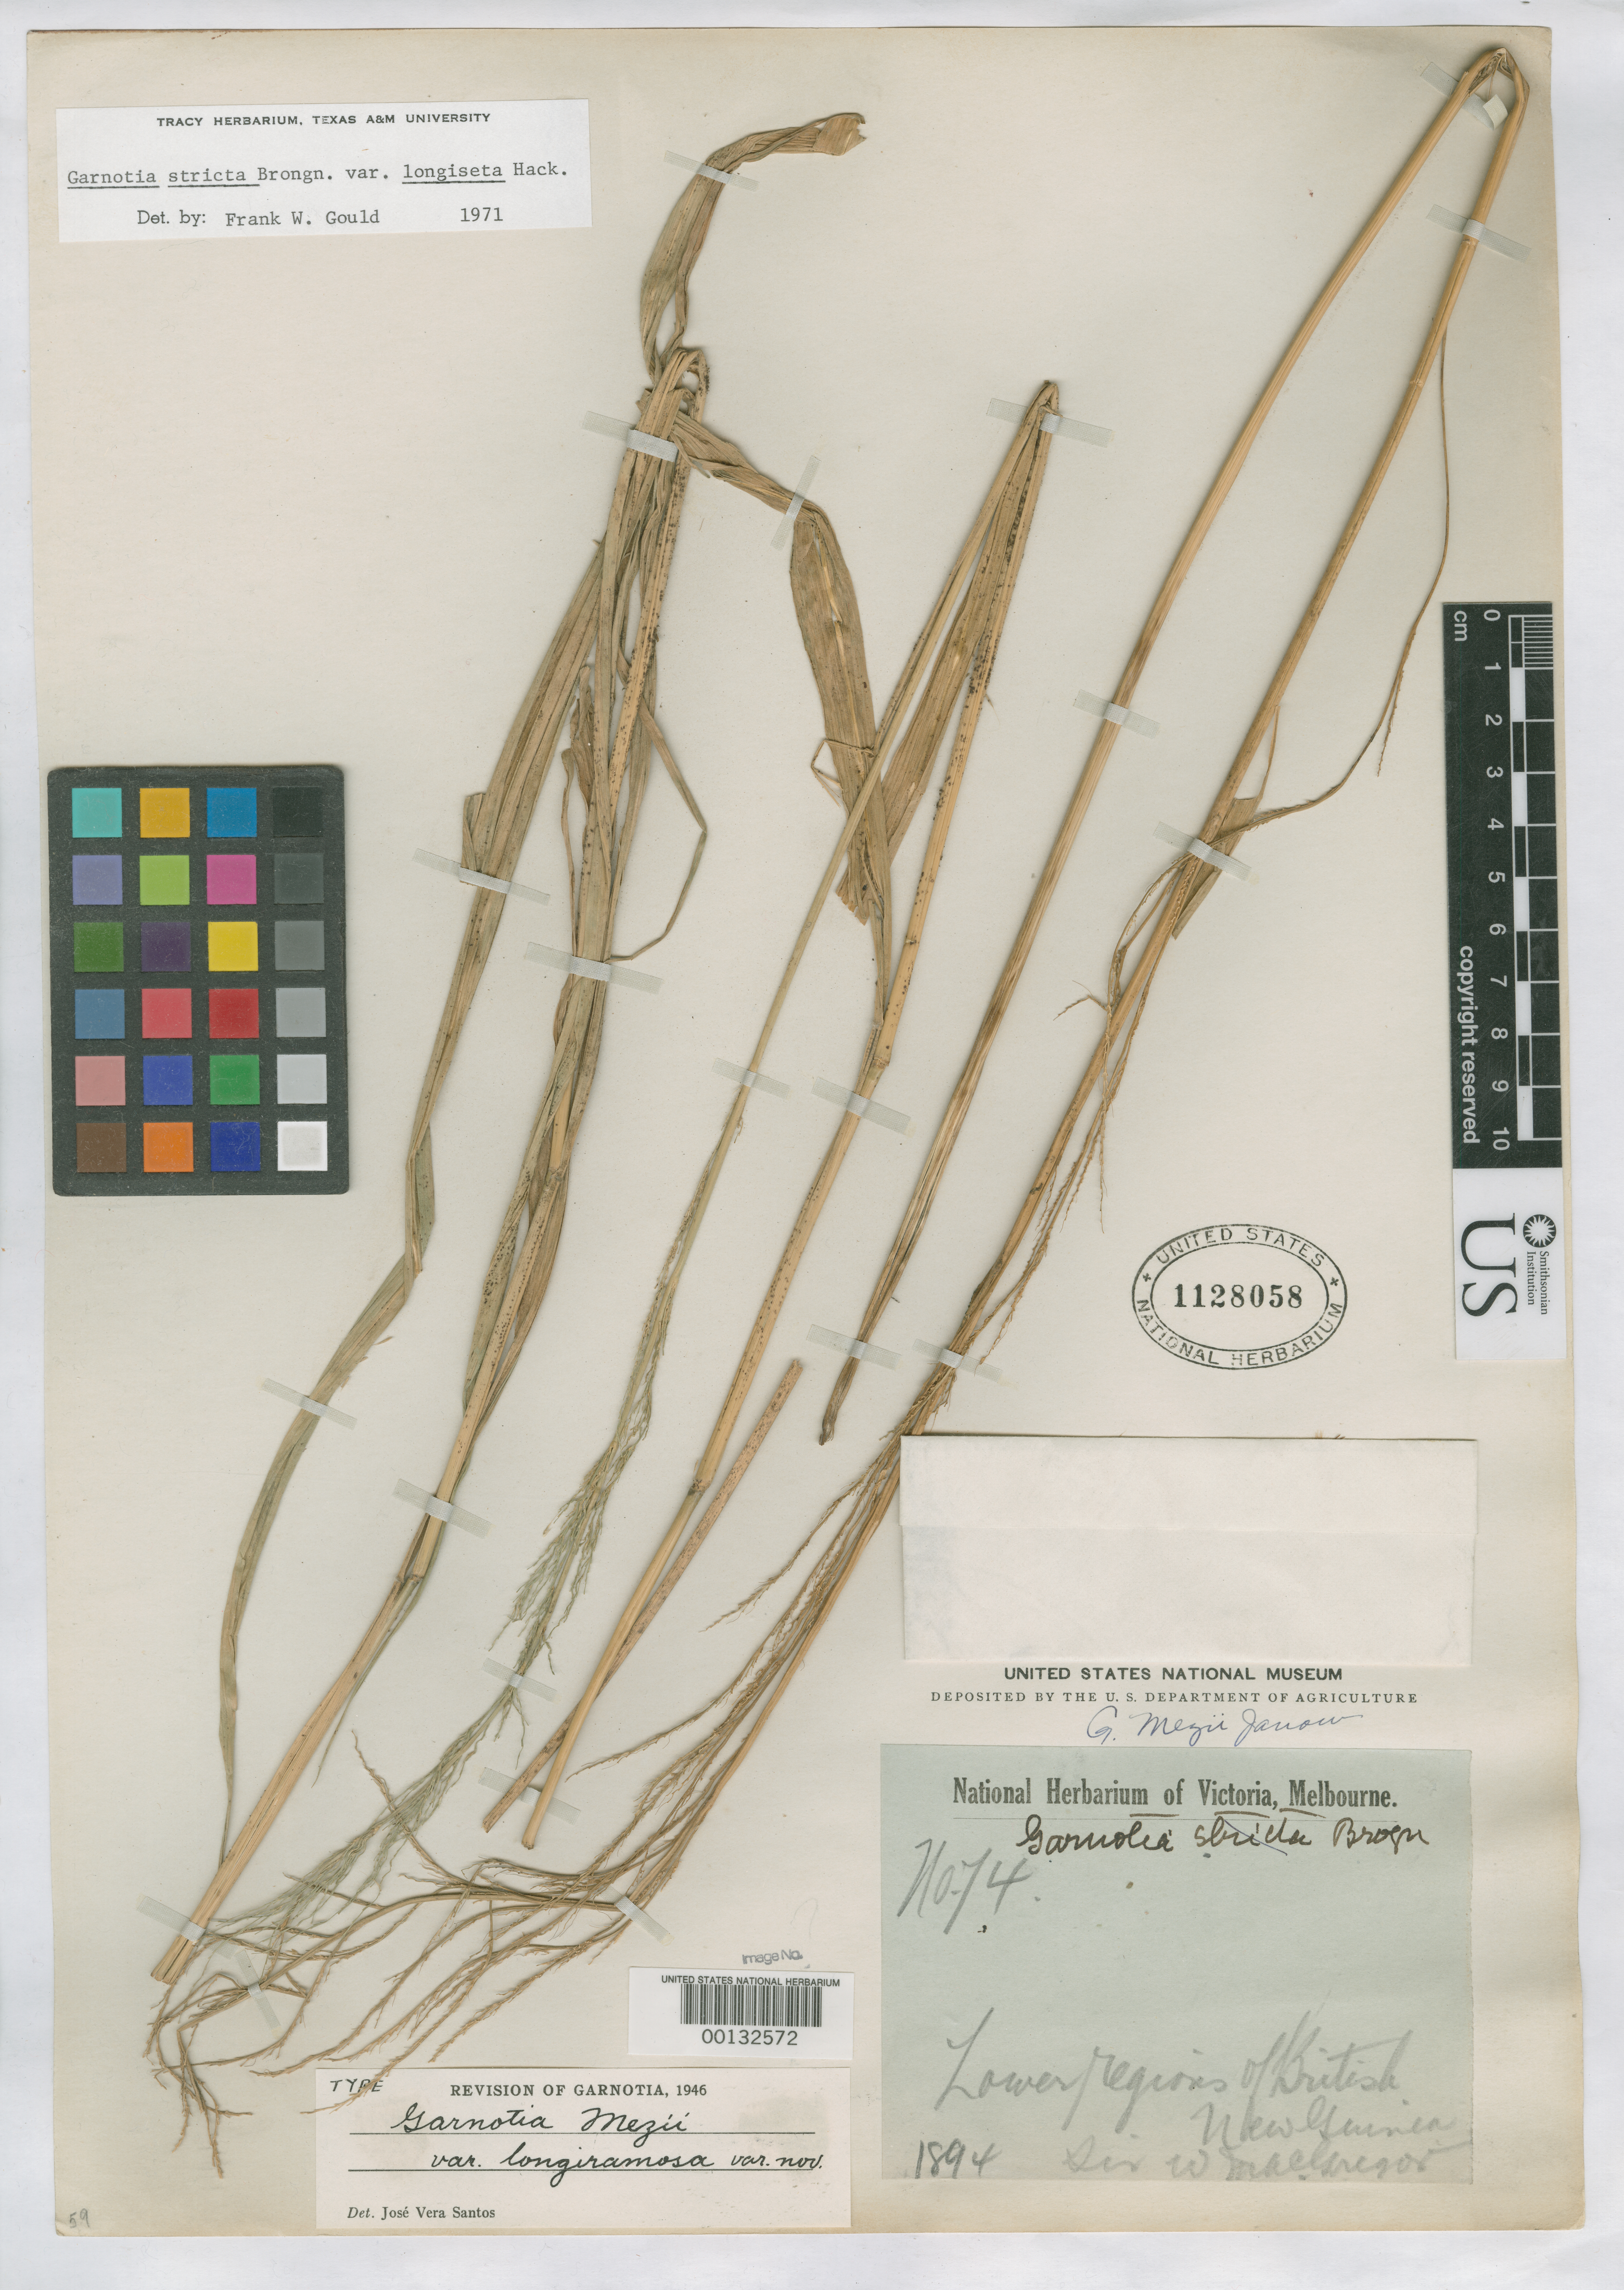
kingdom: Plantae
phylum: Tracheophyta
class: Liliopsida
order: Poales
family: Poaceae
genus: Garnotia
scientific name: Garnotia mezii var. longiramosa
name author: Santos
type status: Holotype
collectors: W. Macgregor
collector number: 74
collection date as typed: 1894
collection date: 1894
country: Papua New Guinea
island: New Guinea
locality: South.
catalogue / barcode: US 1128058